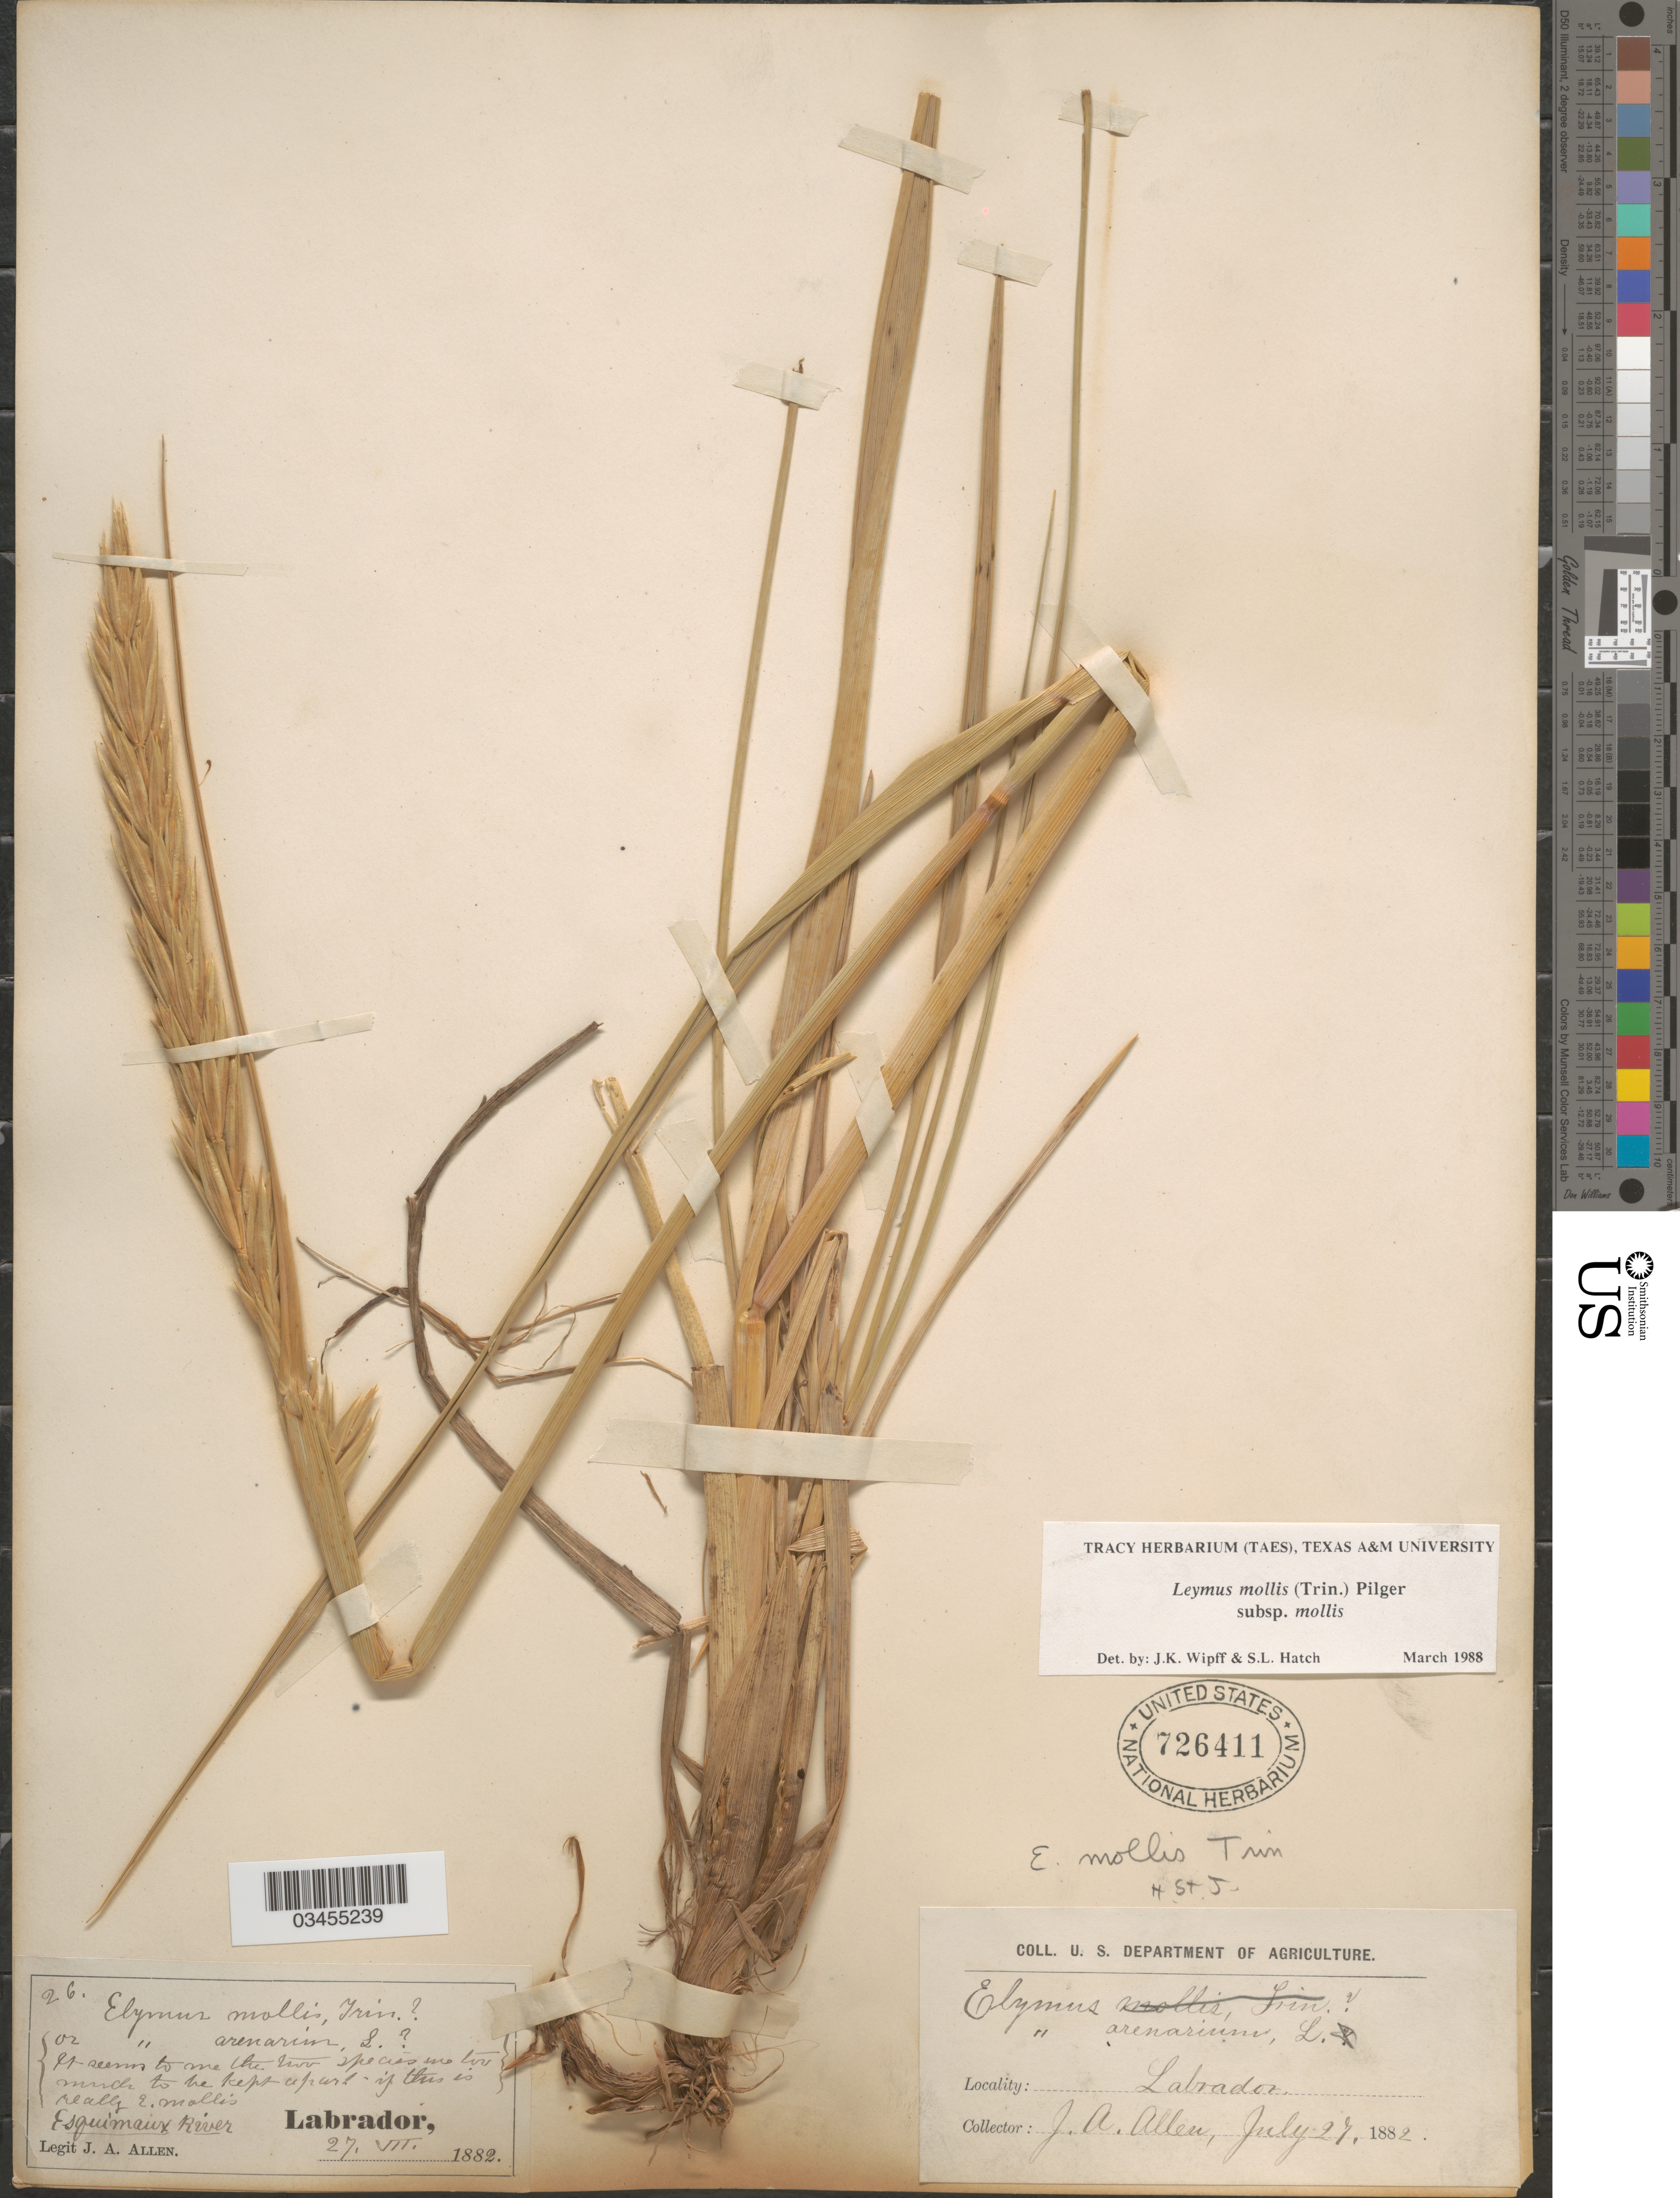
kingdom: Plantae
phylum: Tracheophyta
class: Liliopsida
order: Poales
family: Poaceae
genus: Leymus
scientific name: Leymus mollis subsp. mollis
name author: (Trin.) Pilg.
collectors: J. Allen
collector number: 26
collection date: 1882-07-27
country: Canada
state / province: Newfoundland and Labrador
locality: Labrador. Esquimaux River.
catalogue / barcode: US 726411